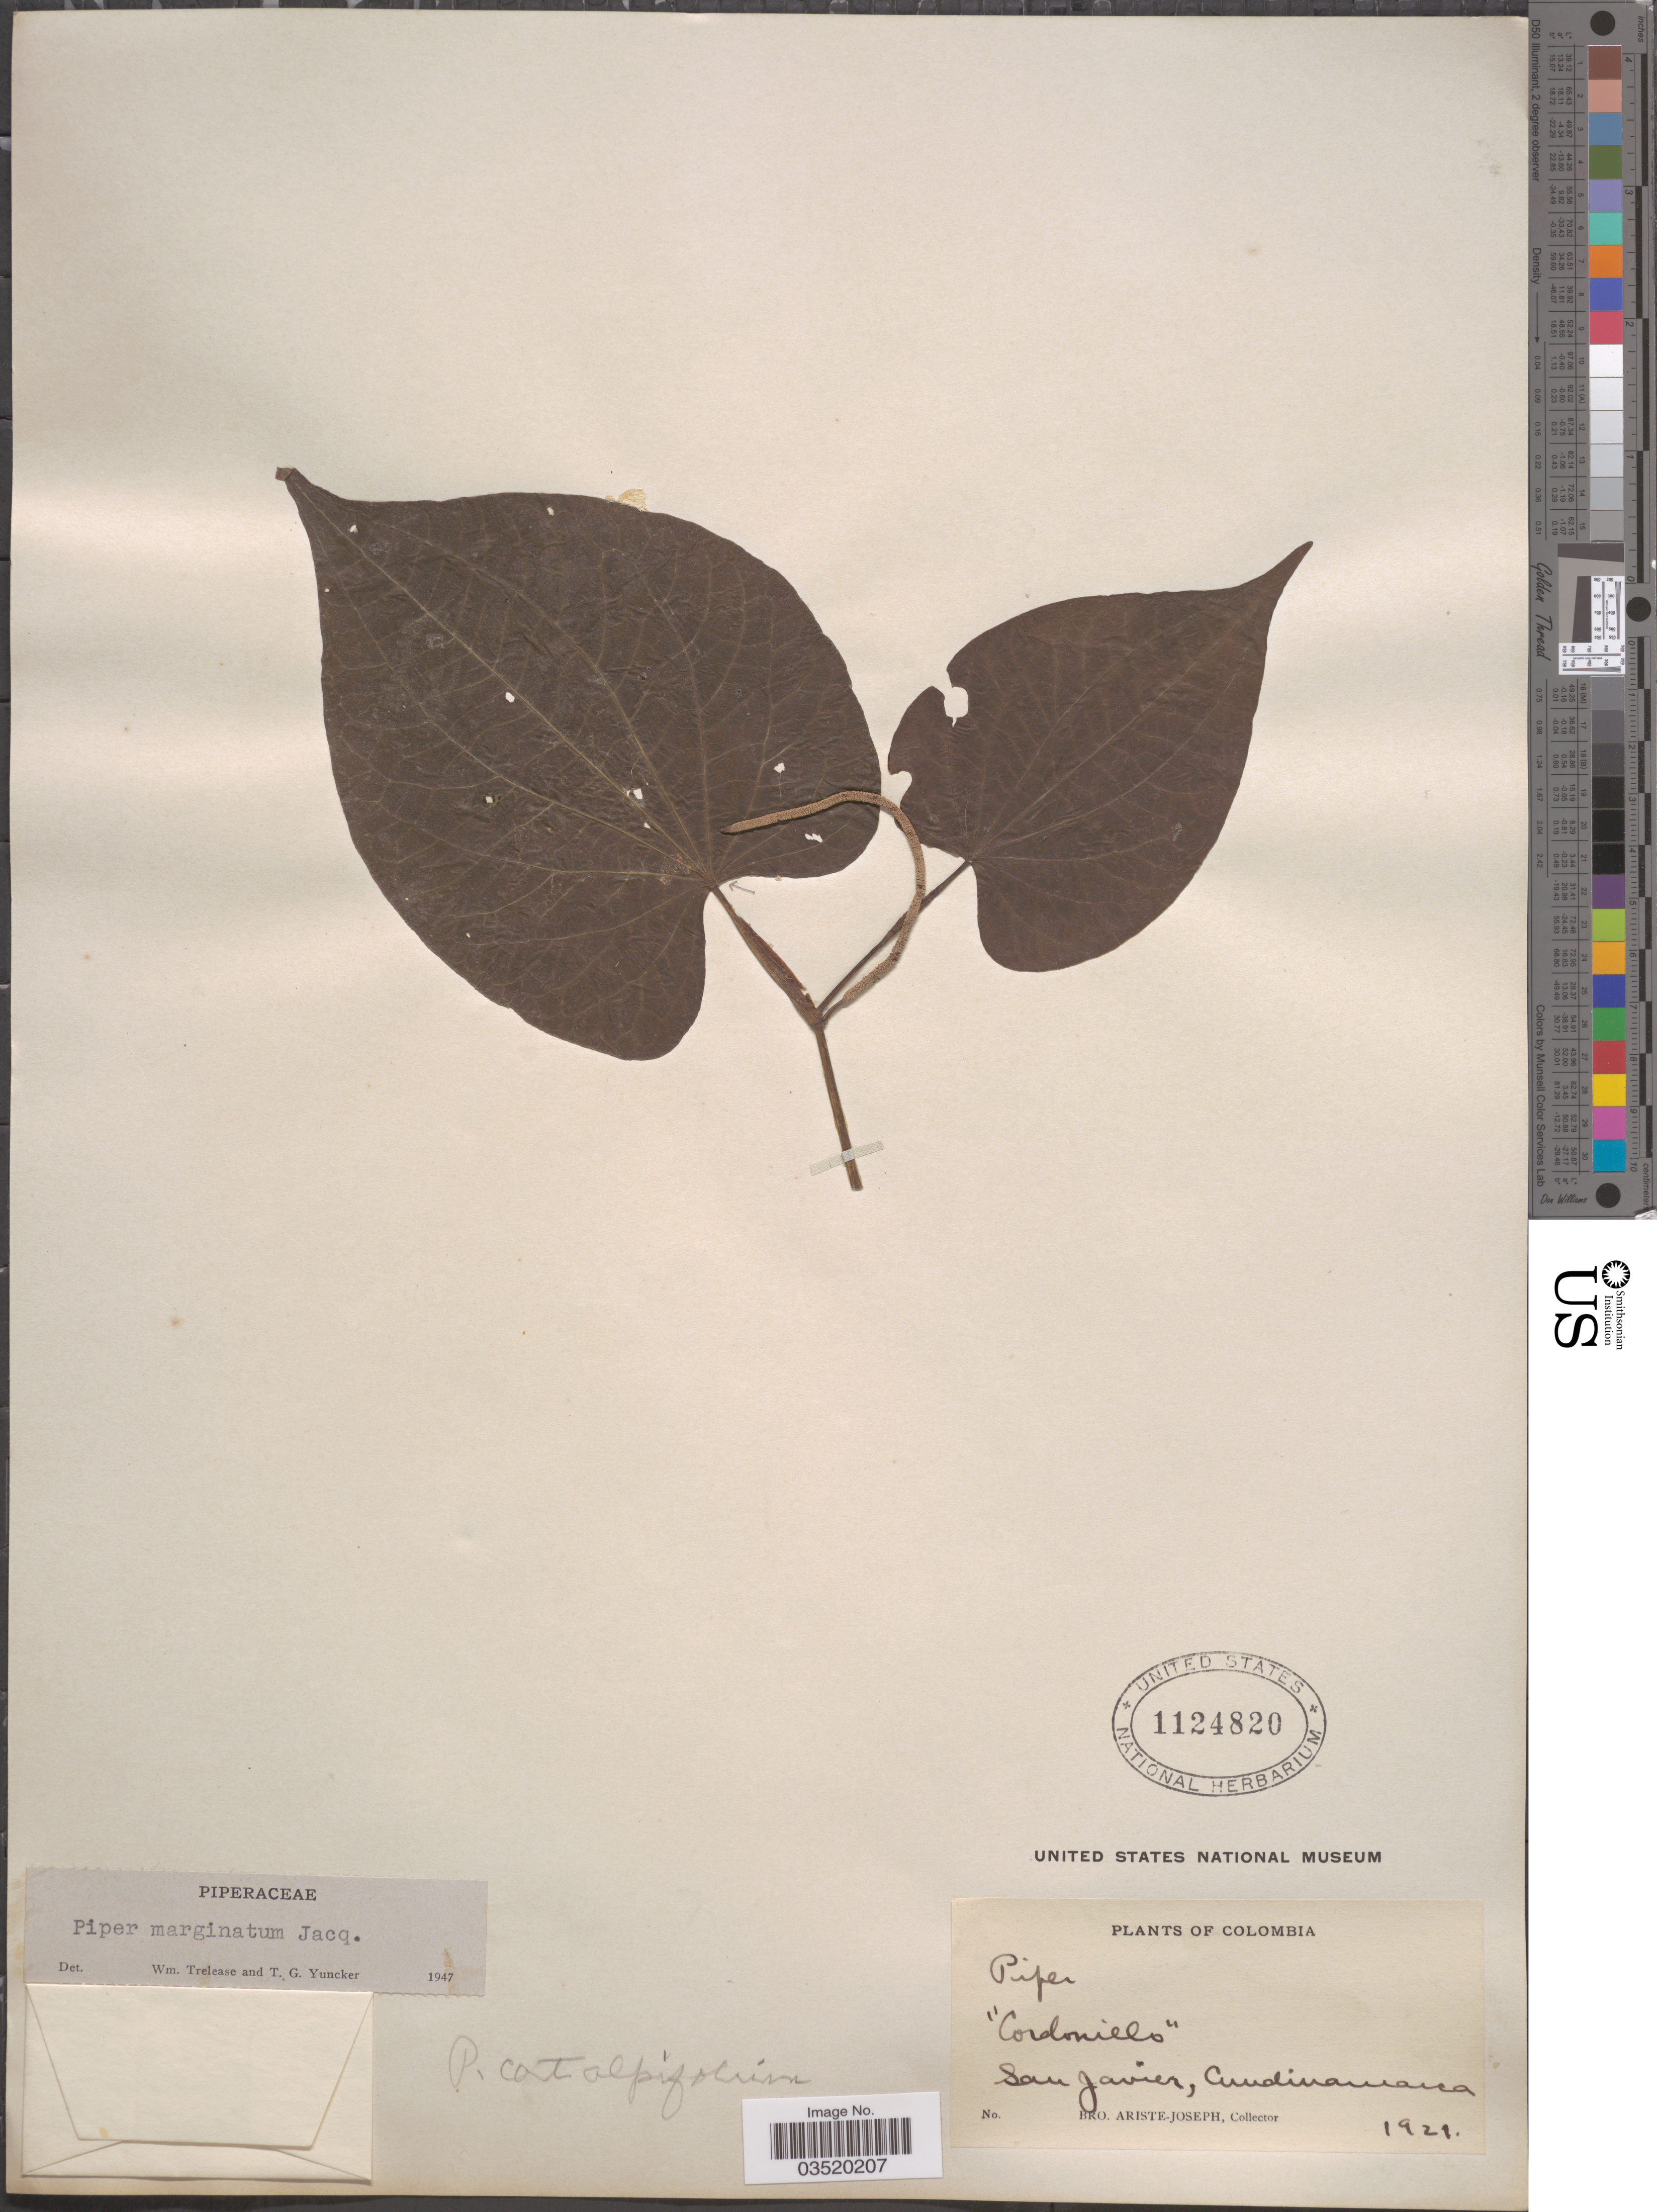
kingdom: Plantae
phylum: Tracheophyta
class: Magnoliopsida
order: Piperales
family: Piperaceae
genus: Piper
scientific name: Piper marginatum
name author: Jacq.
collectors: Bro. Ariste-Joseph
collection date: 1921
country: Colombia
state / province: Cundinamarca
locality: San Javier.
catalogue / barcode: US 1124820